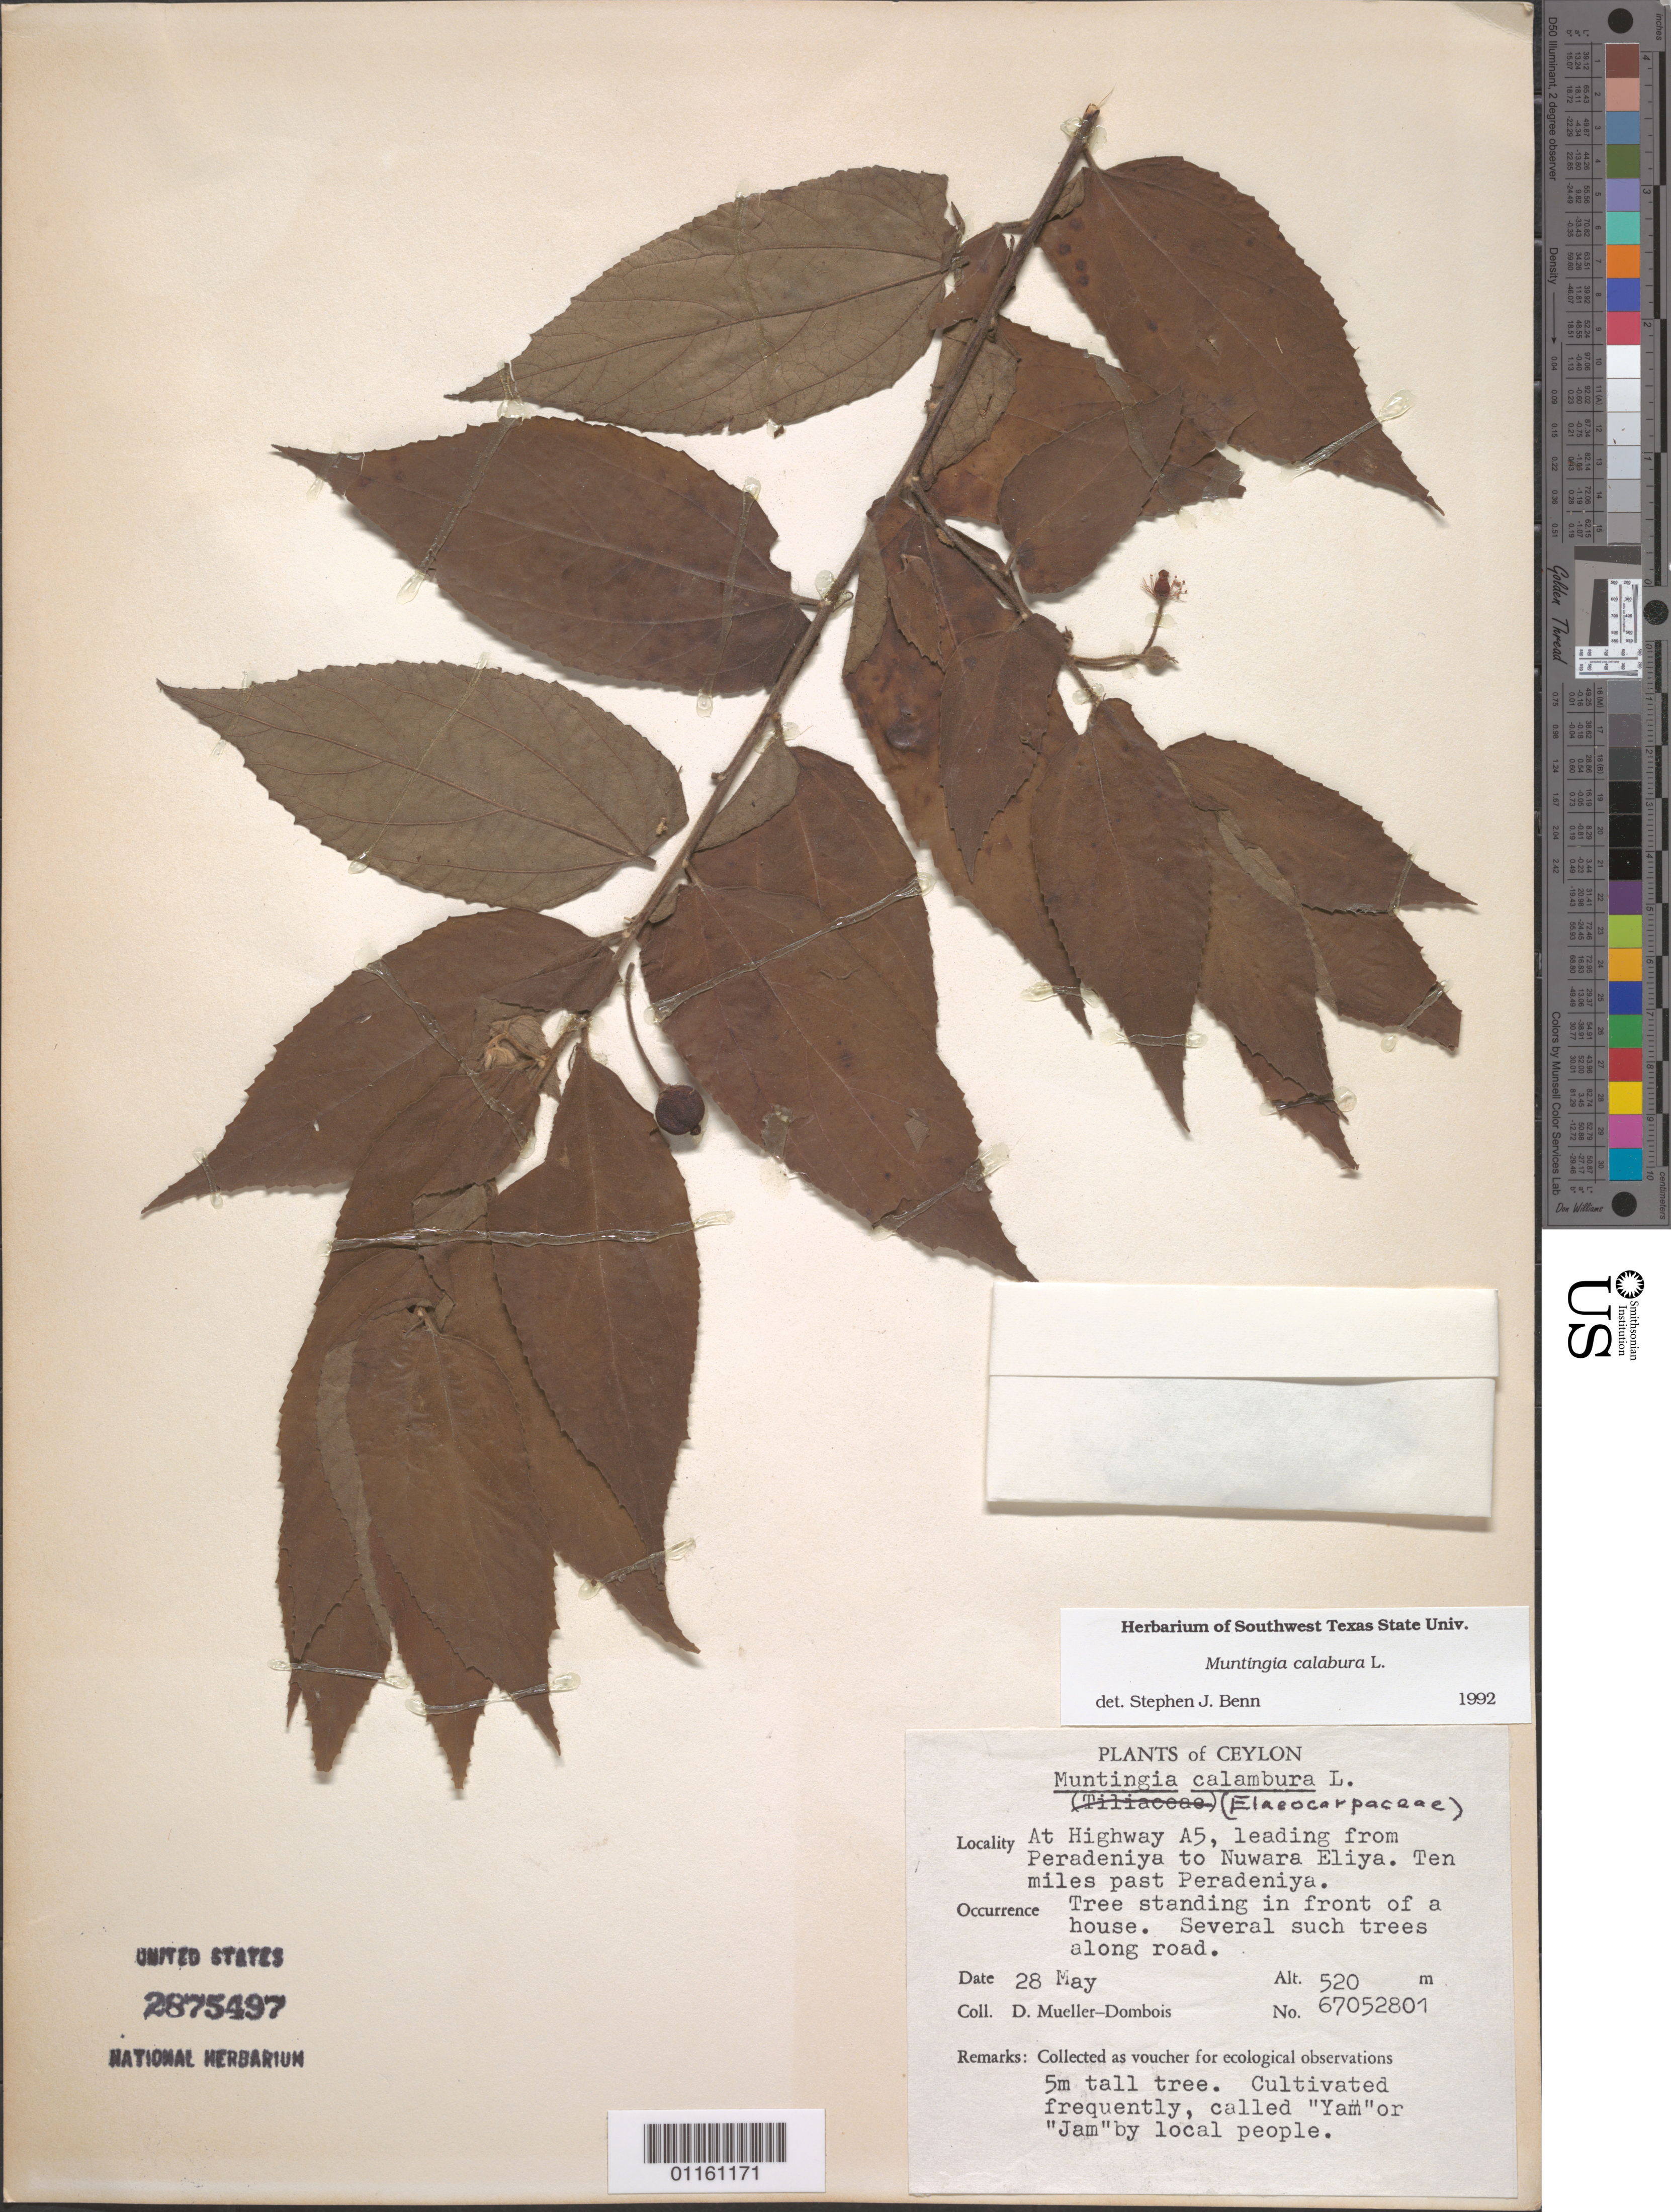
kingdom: Plantae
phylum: Tracheophyta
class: Magnoliopsida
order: Malvales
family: Muntingiaceae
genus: Muntingia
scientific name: Muntingia calabura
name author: L.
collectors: D. Mueller-Dombois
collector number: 67052801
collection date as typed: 28 May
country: Sri Lanka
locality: At highway A5, leading from Peradeniya to Nuwara Eliya. 10 miles past Peradeniya.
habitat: Tree standing in front of a house. Several such trees along road.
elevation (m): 520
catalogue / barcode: US 2875497